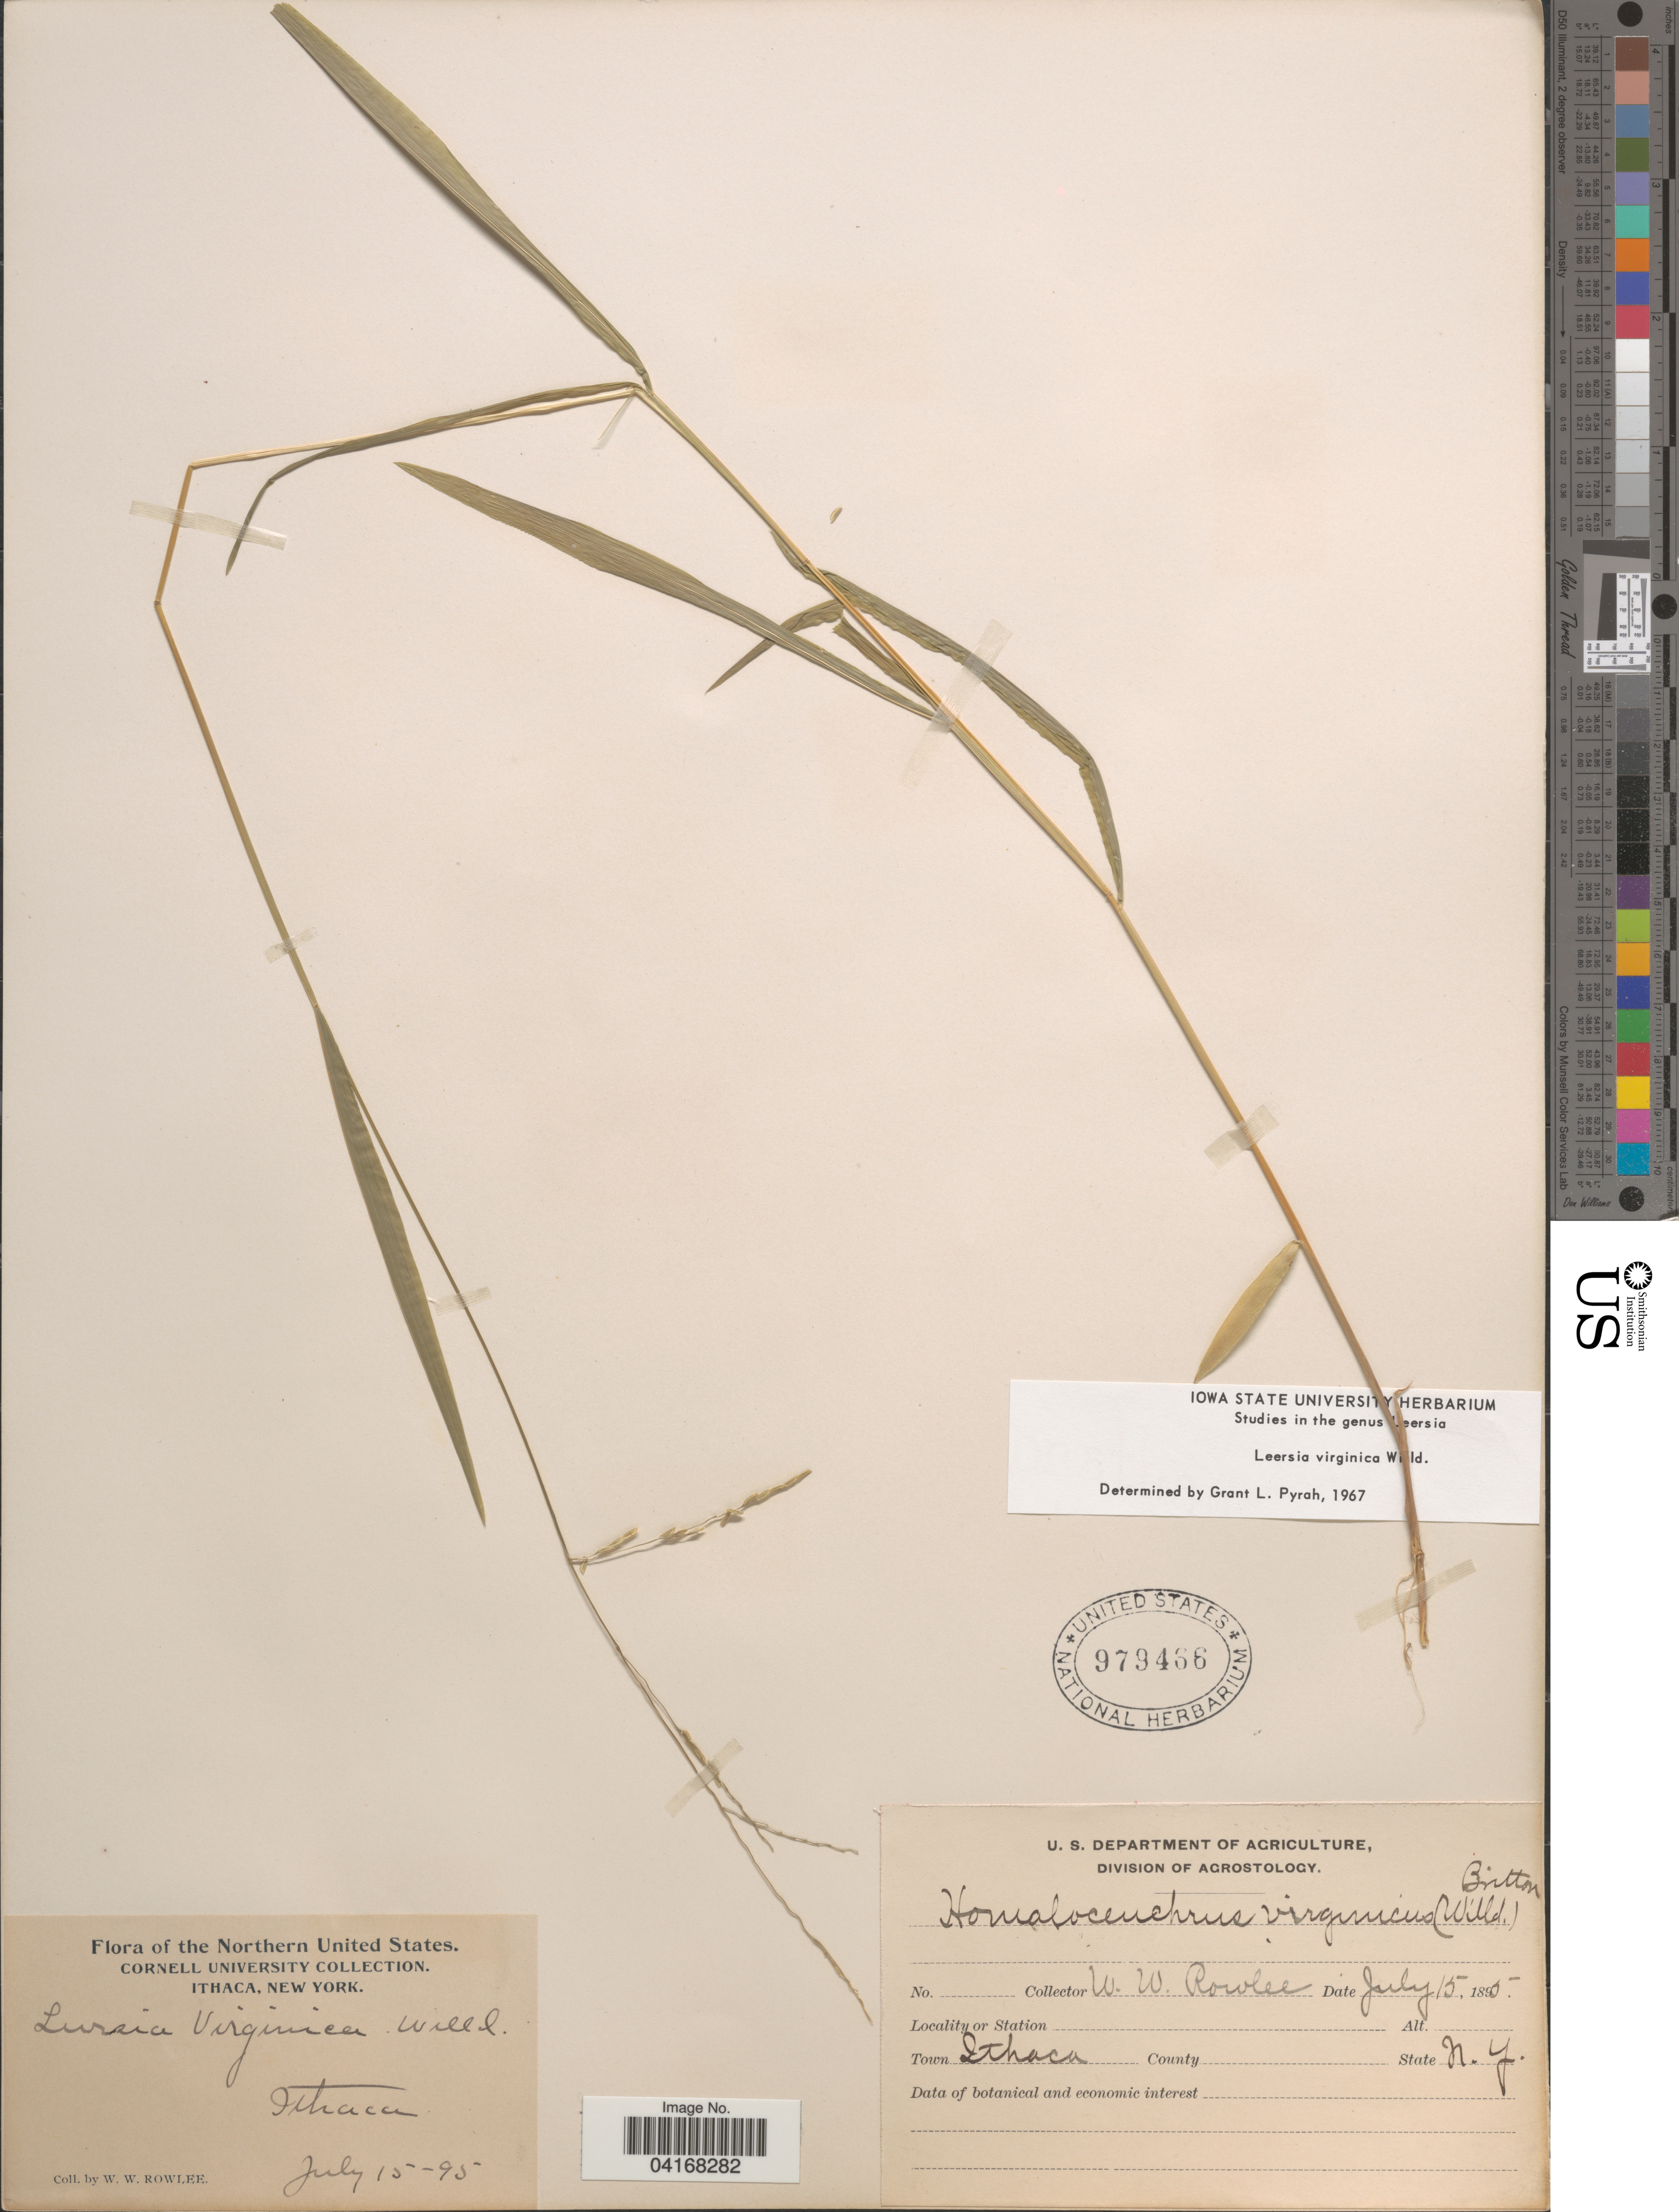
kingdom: Plantae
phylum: Tracheophyta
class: Liliopsida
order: Poales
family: Poaceae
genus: Leersia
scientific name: Leersia virginica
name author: Willd.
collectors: W. W. Rowlee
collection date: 1895-07-15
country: United States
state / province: New York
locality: Town Ithaca. The Northern United States.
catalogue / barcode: US 979466